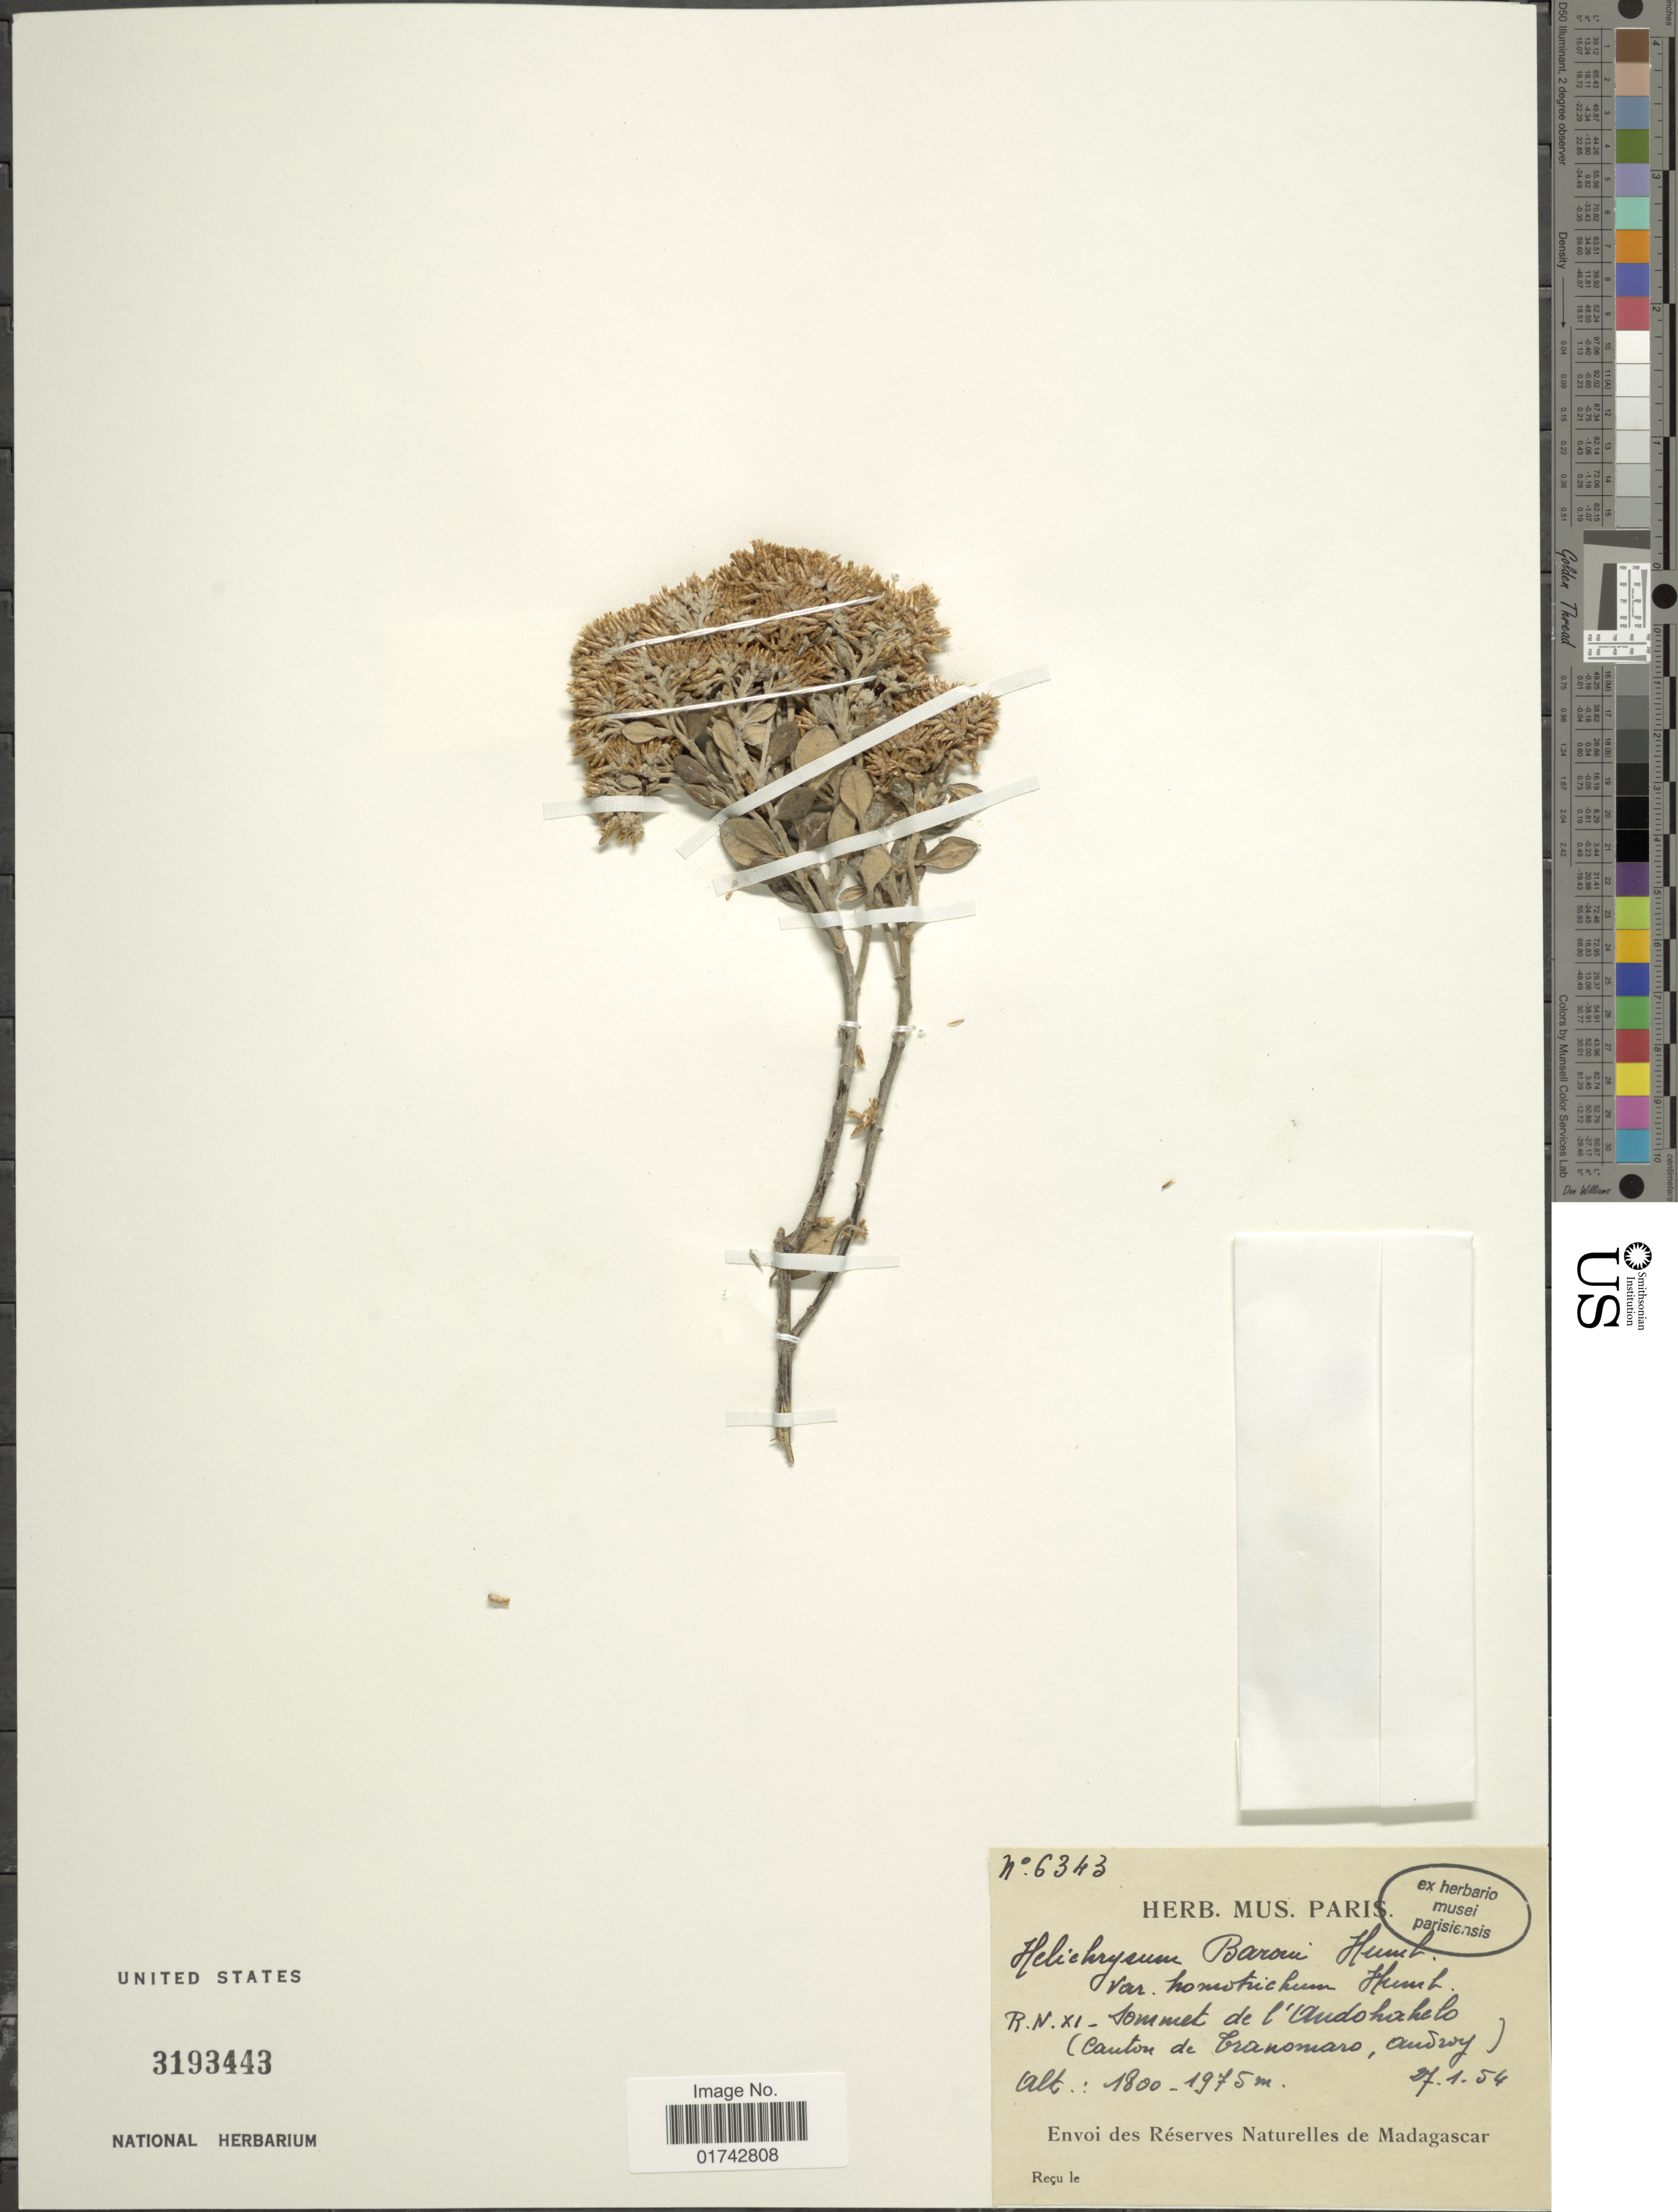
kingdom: Plantae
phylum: Tracheophyta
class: Magnoliopsida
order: Asterales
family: Asteraceae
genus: Helichrysum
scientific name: Helichrysum baronii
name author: Humbert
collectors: ex herb. Mus. Paris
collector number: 6343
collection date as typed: Transcribed d/m/y: 27/1/54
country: Madagascar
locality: R.N.XI-sommet de l'Audohahelo (canton de Cranomaro, audroy). Envoi des Réserves Naturelles de Madagascar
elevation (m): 1800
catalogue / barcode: US 3193443